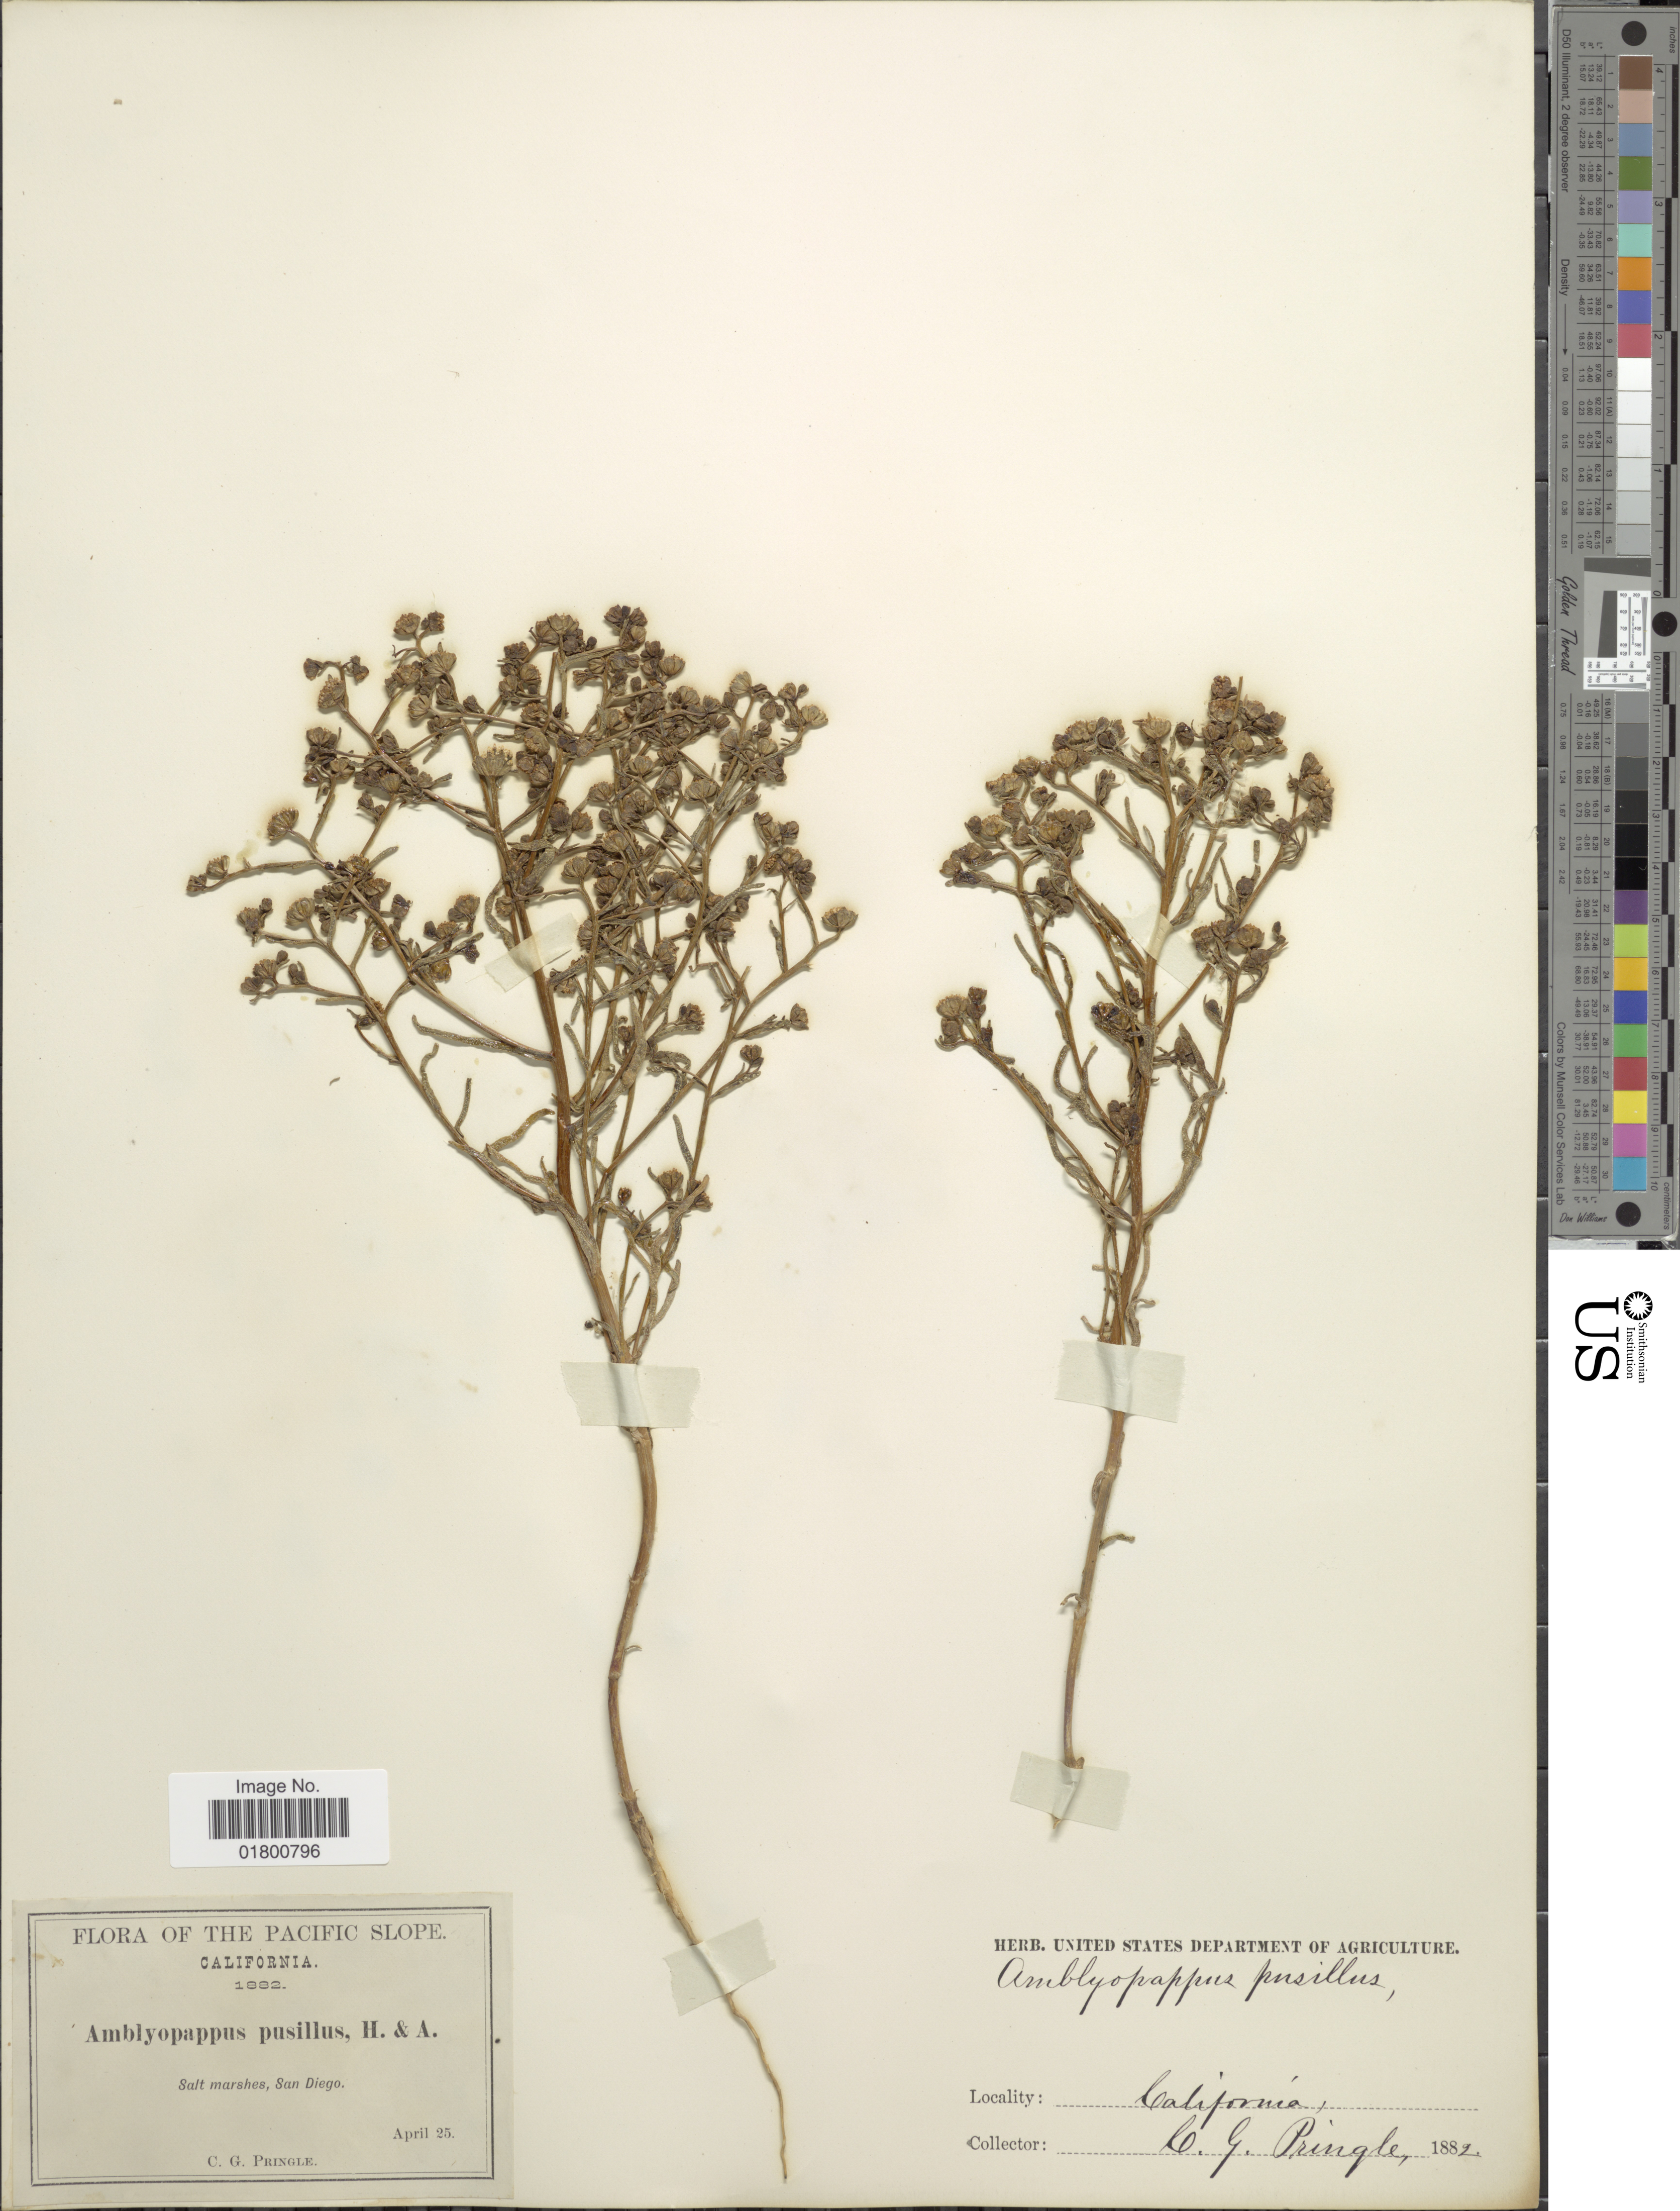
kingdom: Plantae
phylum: Tracheophyta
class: Magnoliopsida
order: Asterales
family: Asteraceae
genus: Amblyopappus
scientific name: Amblyopappus pusillus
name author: Hook. & Arn.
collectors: C. G. Pringle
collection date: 1882-04-25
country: United States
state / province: California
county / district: San Diego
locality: The Pacific slope, Salt marshes, San Diego